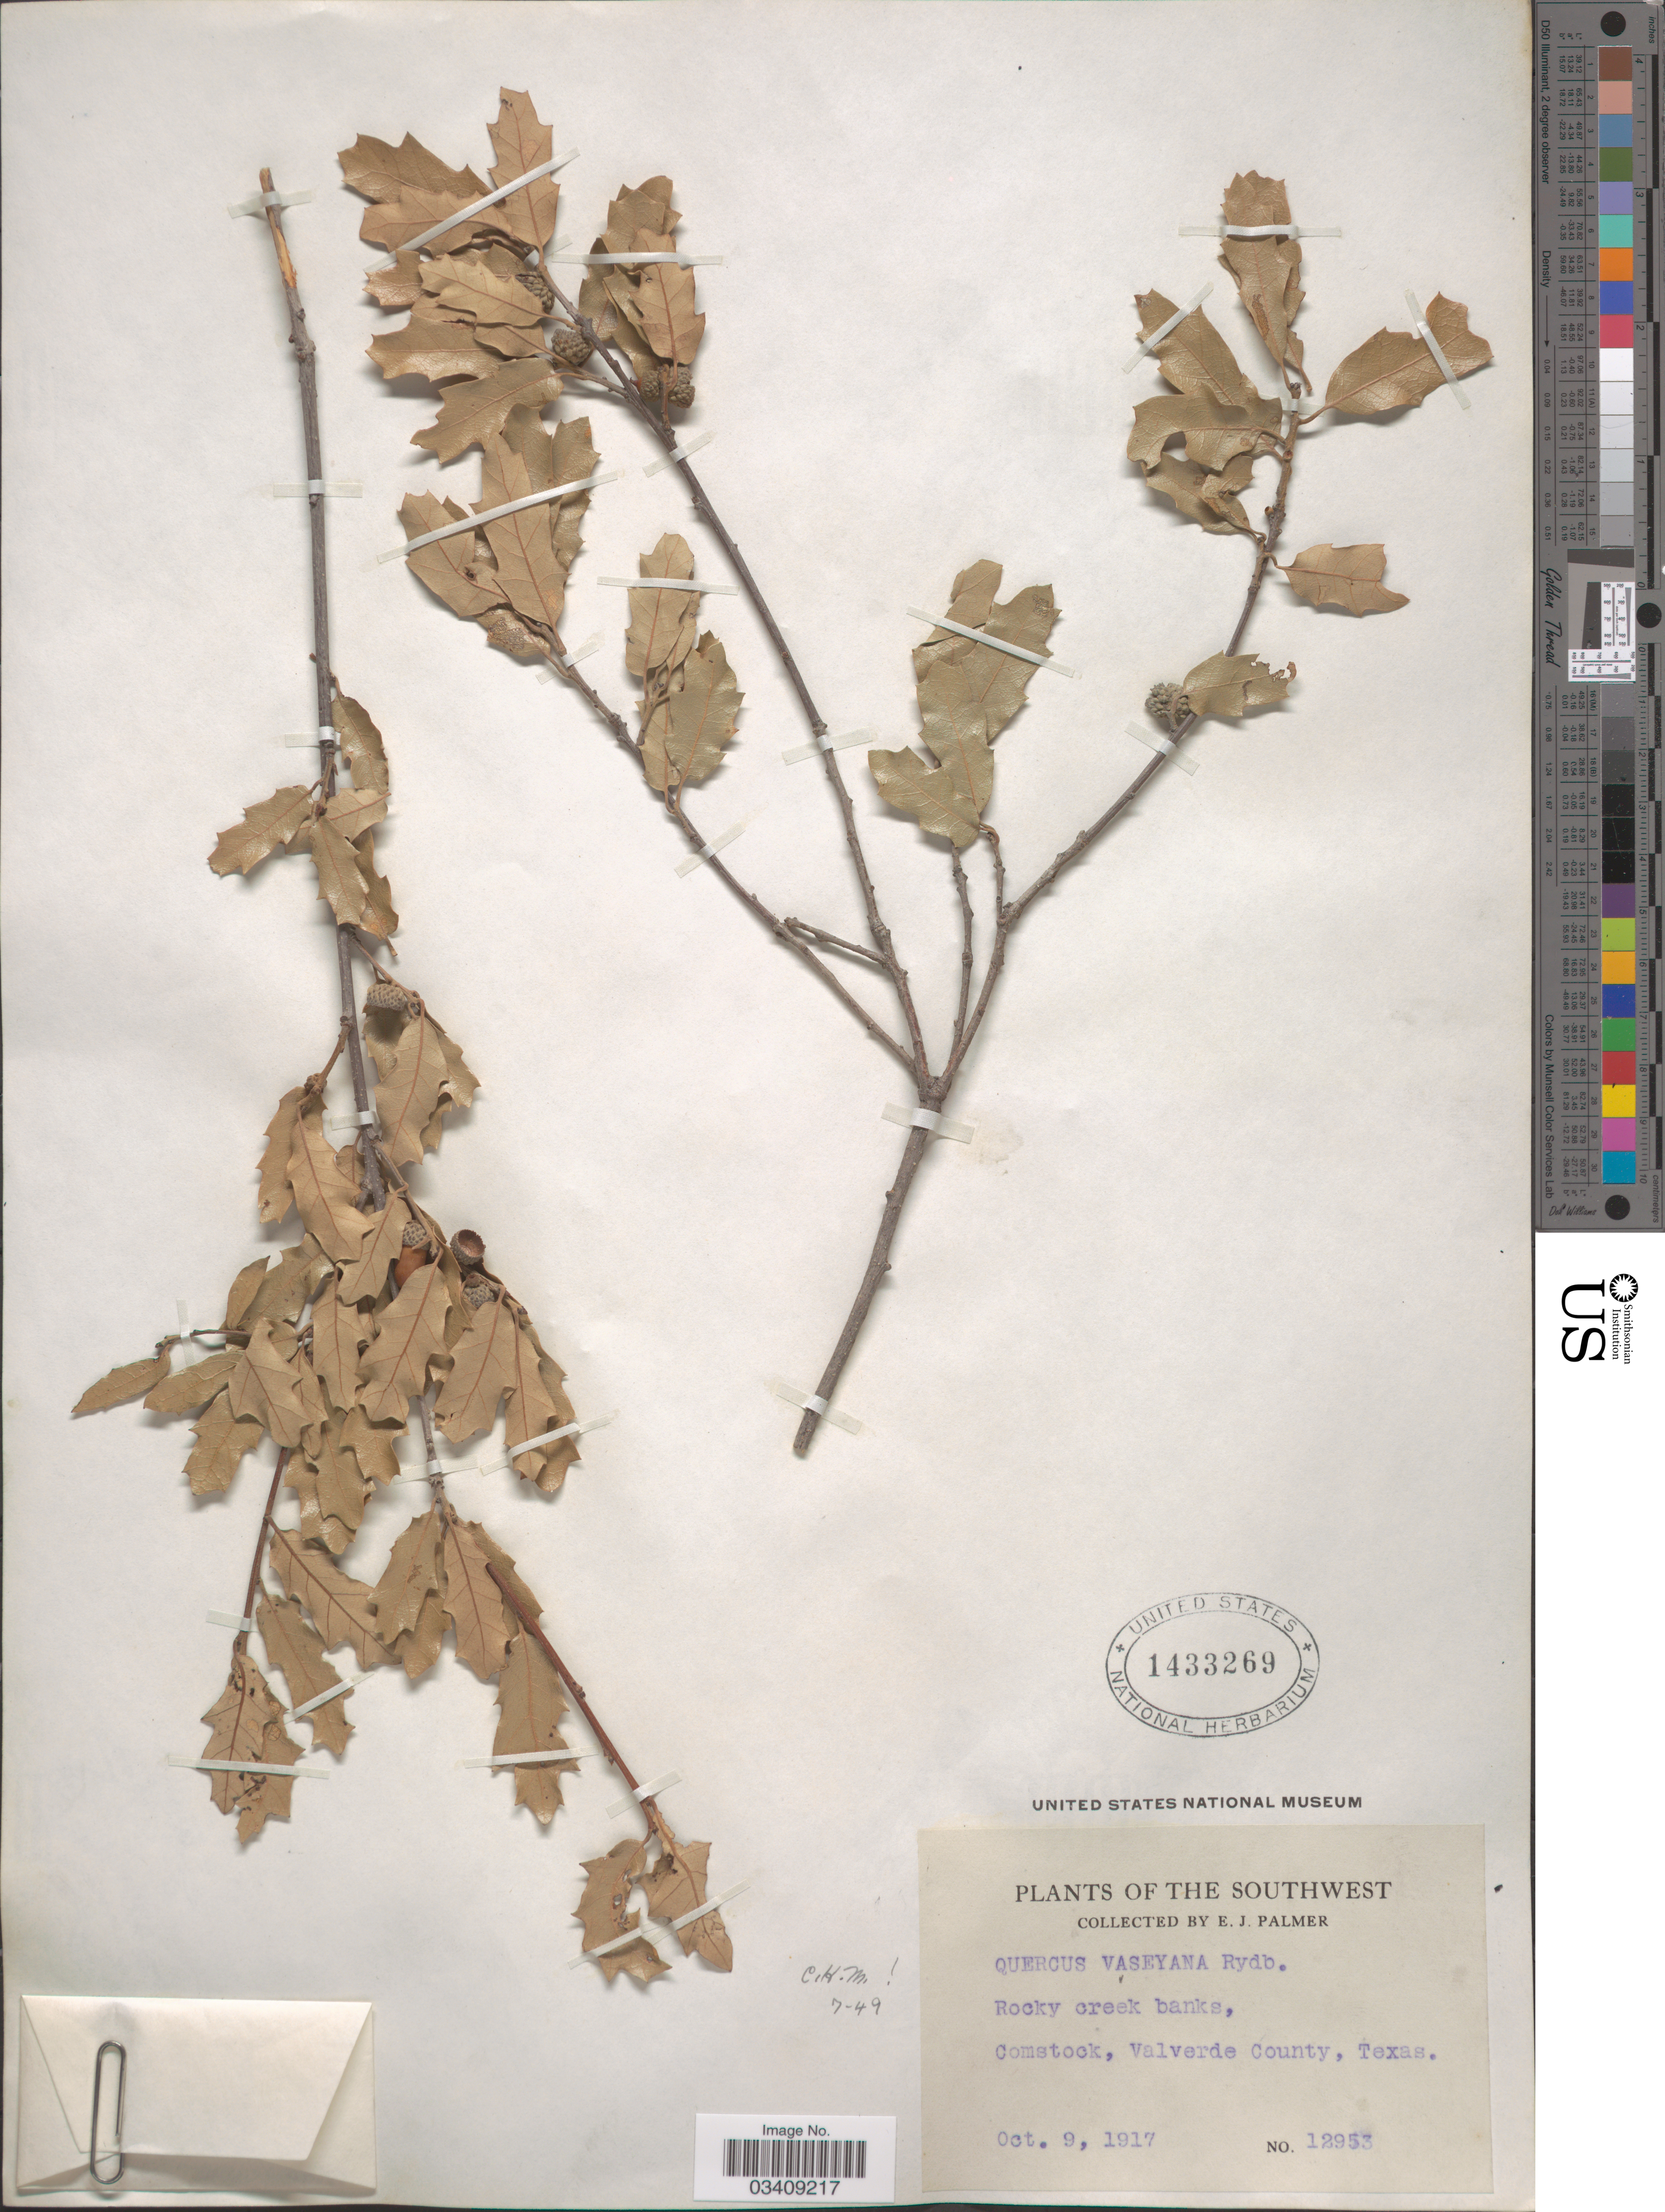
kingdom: Plantae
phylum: Tracheophyta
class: Magnoliopsida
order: Fagales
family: Fagaceae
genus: Quercus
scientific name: Quercus undulata var. vaseyana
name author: (Buckley) Rydb.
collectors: E. J. Palmer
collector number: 12953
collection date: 1917-10-09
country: United States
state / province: Texas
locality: The Southwest. Rocky creek banks, Comstock, Valverde County.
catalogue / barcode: US 1433269